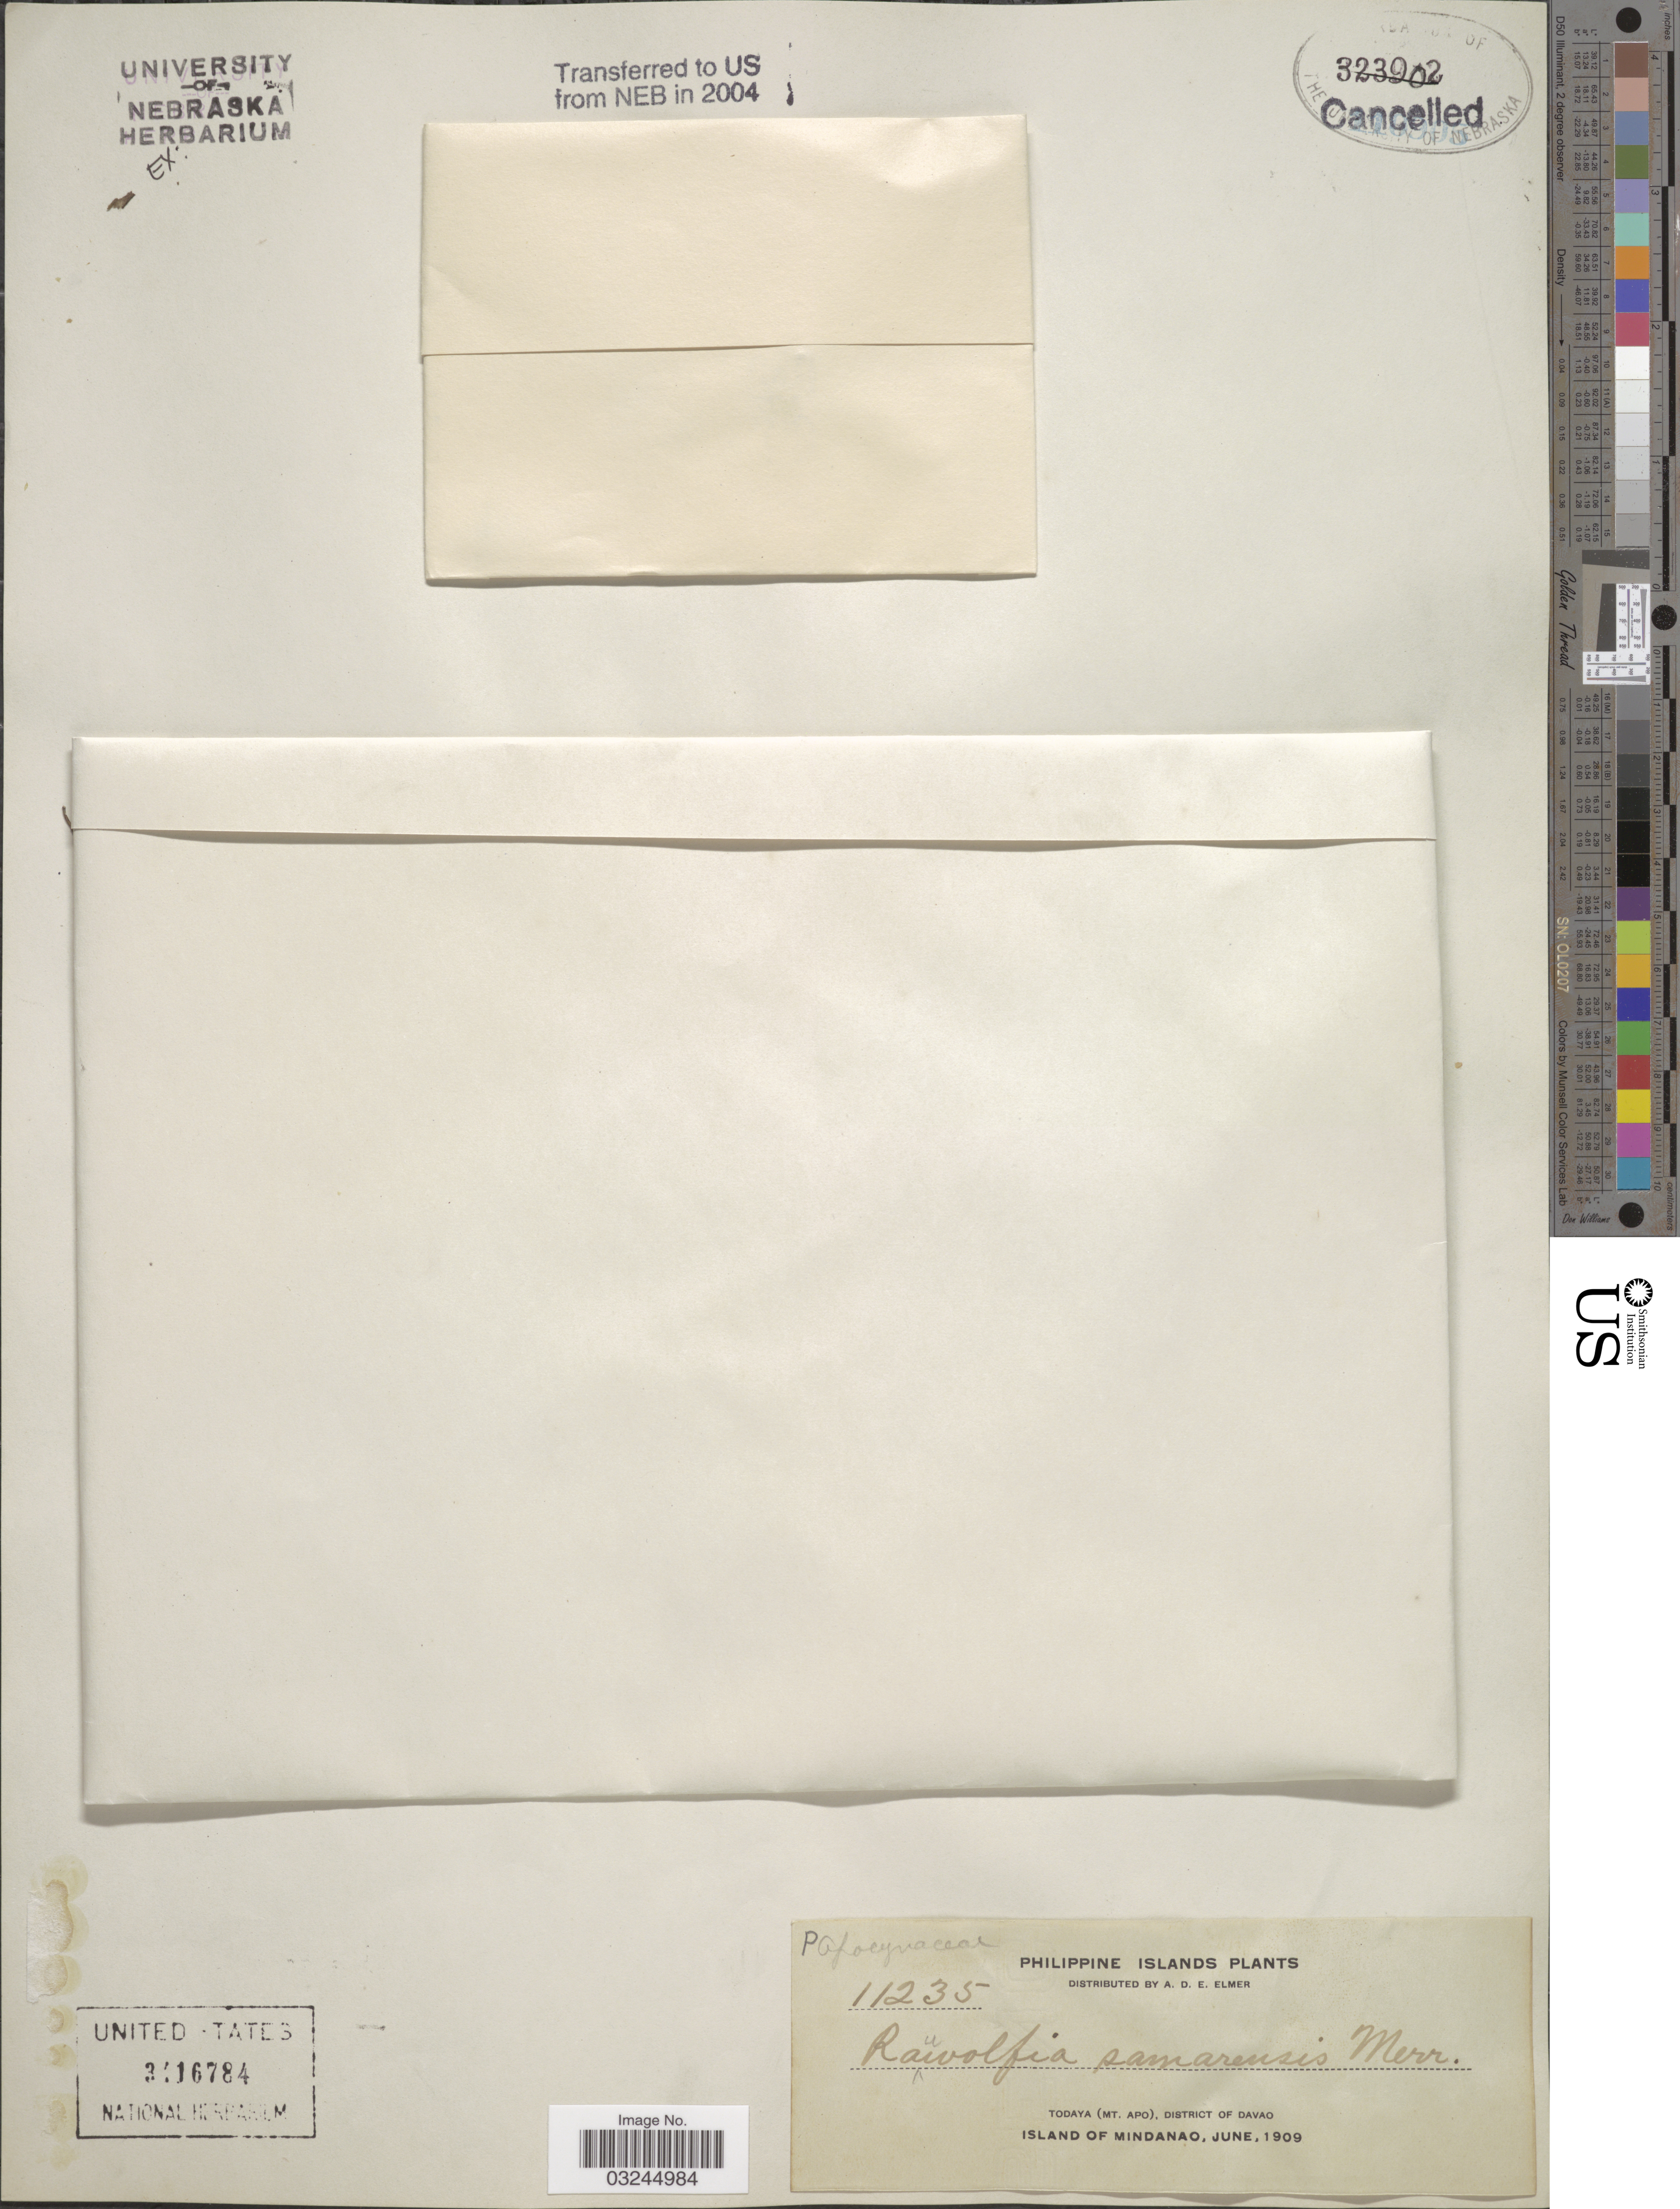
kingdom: Plantae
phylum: Tracheophyta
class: Magnoliopsida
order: Gentianales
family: Apocynaceae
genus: Rauvolfia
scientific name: Rauvolfia samarensis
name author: Merr.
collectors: A. D. E. Elmer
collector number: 11235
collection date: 1909-06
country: Philippines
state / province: Davao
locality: Philippine Islands. Todaya (Mt. Apo), District of Davao. Island of Mindanao.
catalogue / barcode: US 3416784